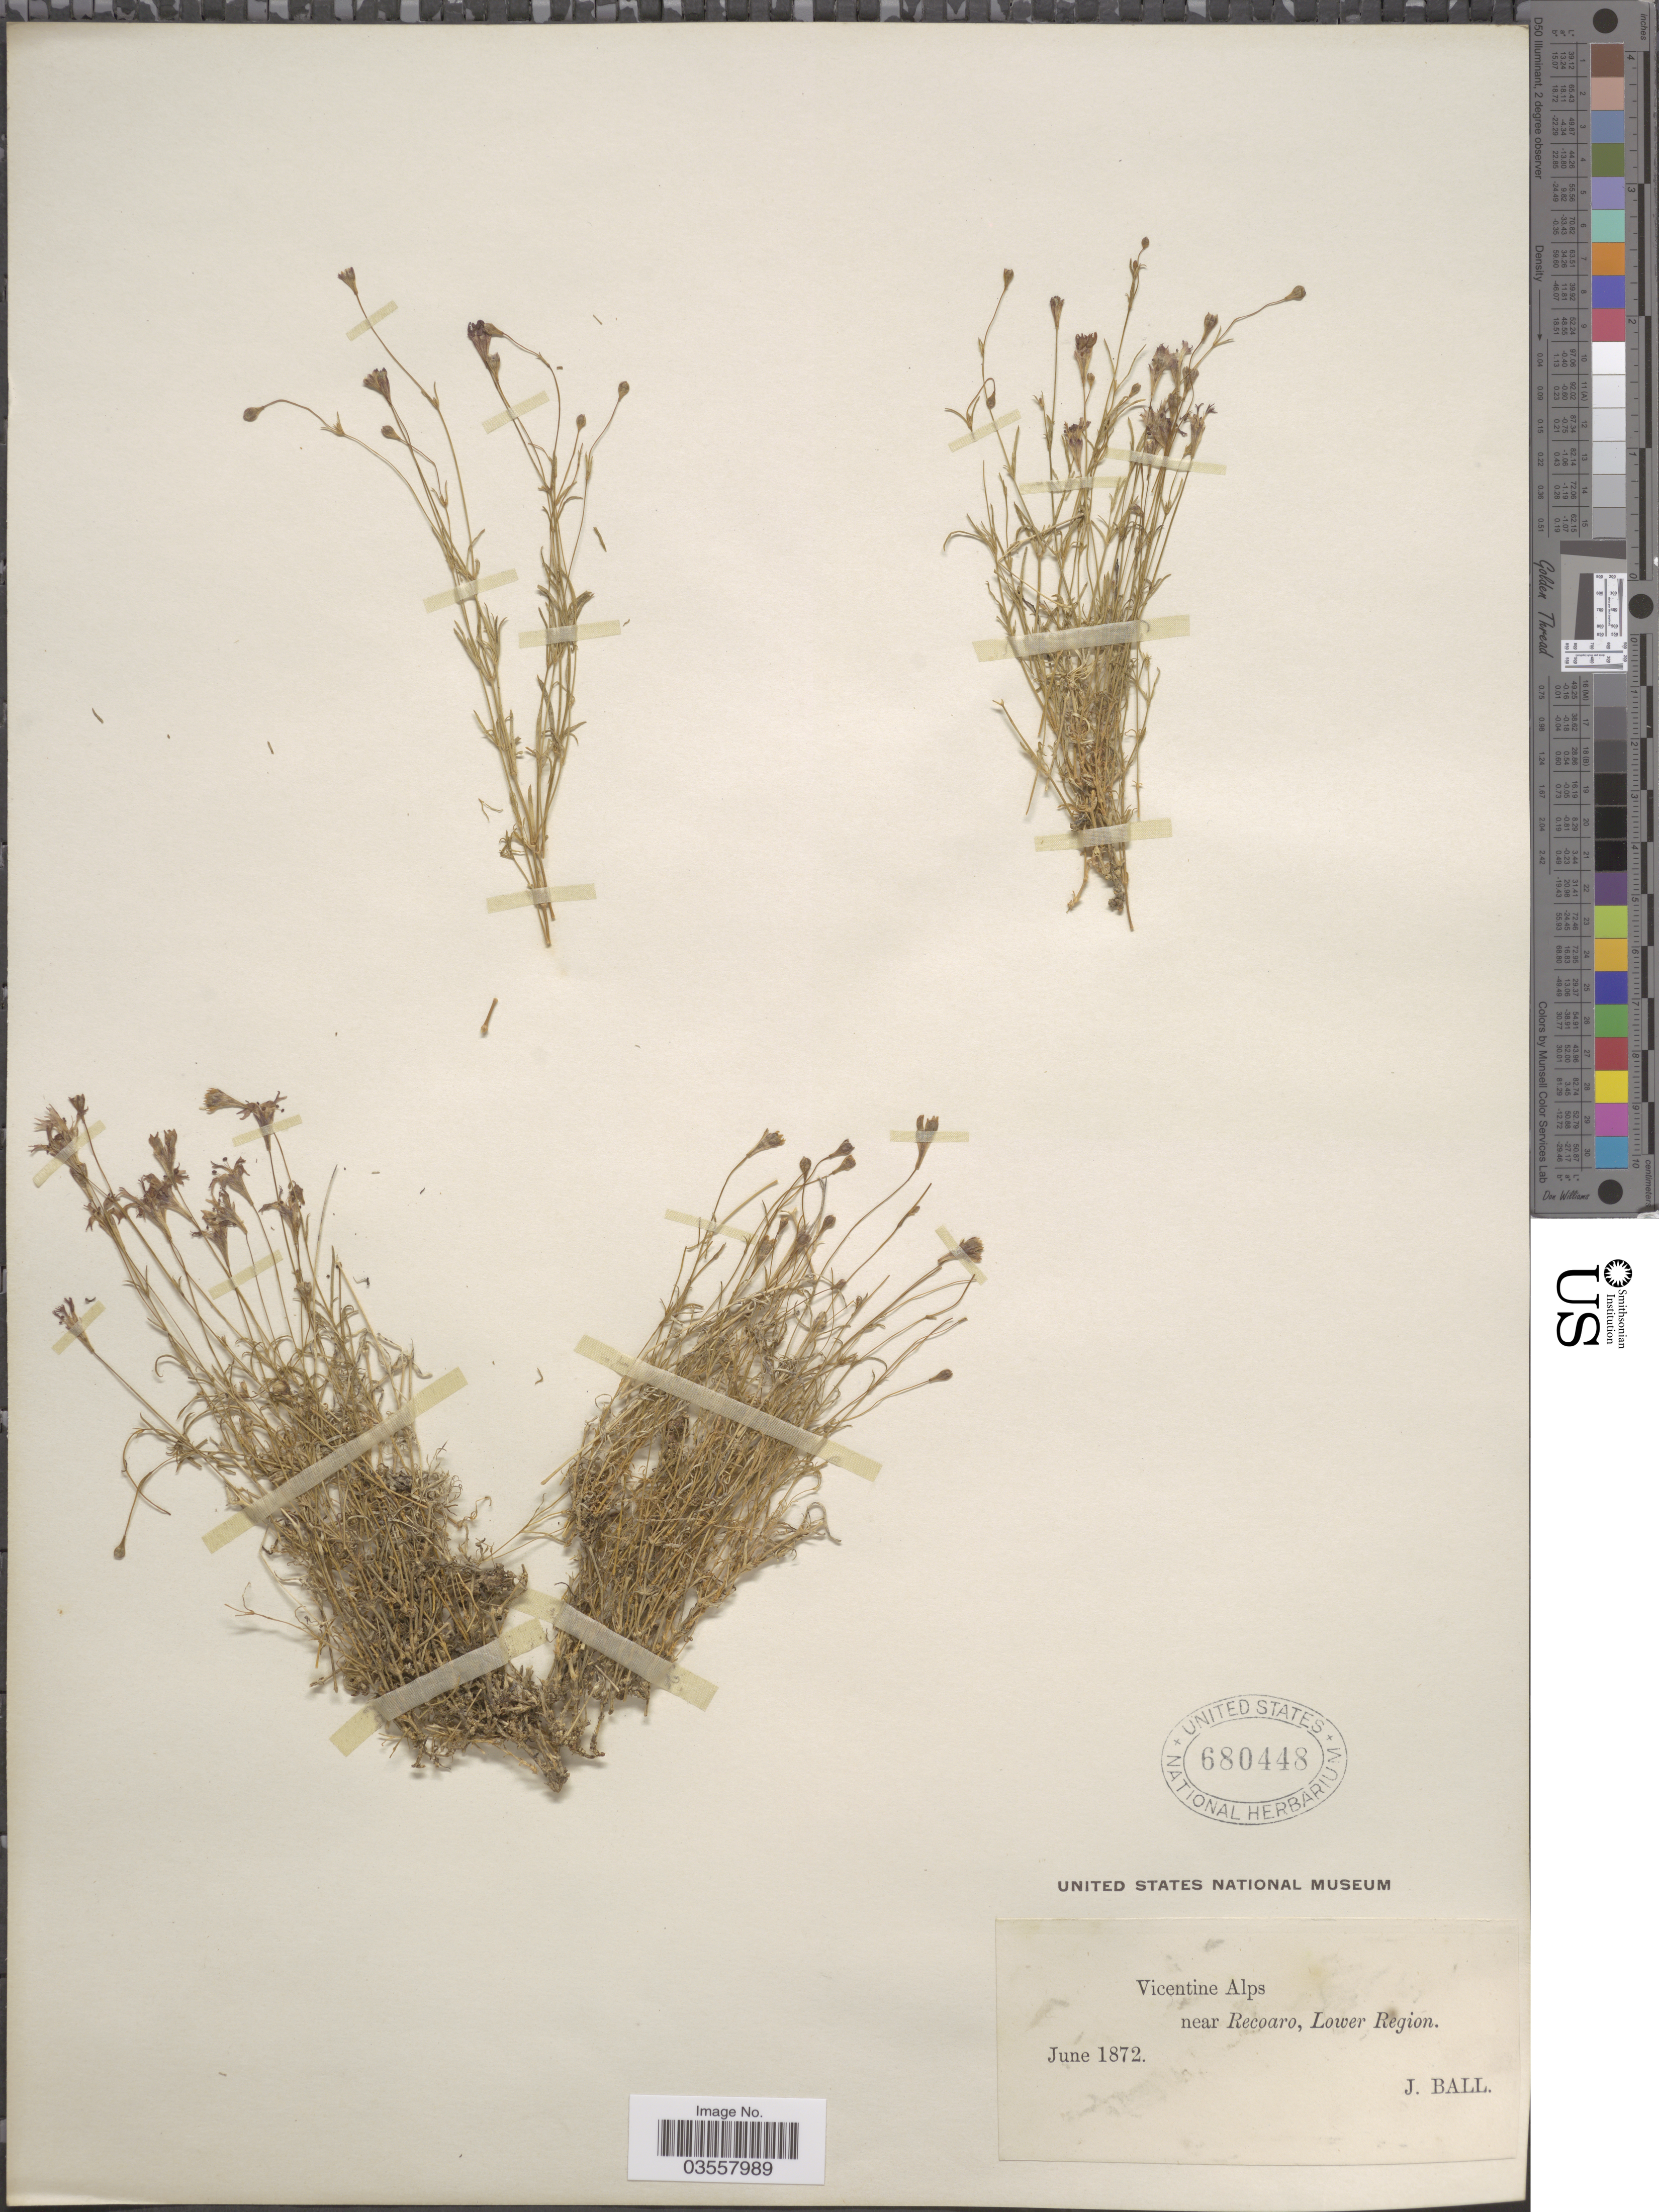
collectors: J. Ball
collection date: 1872-06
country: Italy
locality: Vicentine Alps near Recoaro, Lower Region.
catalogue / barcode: US 680448